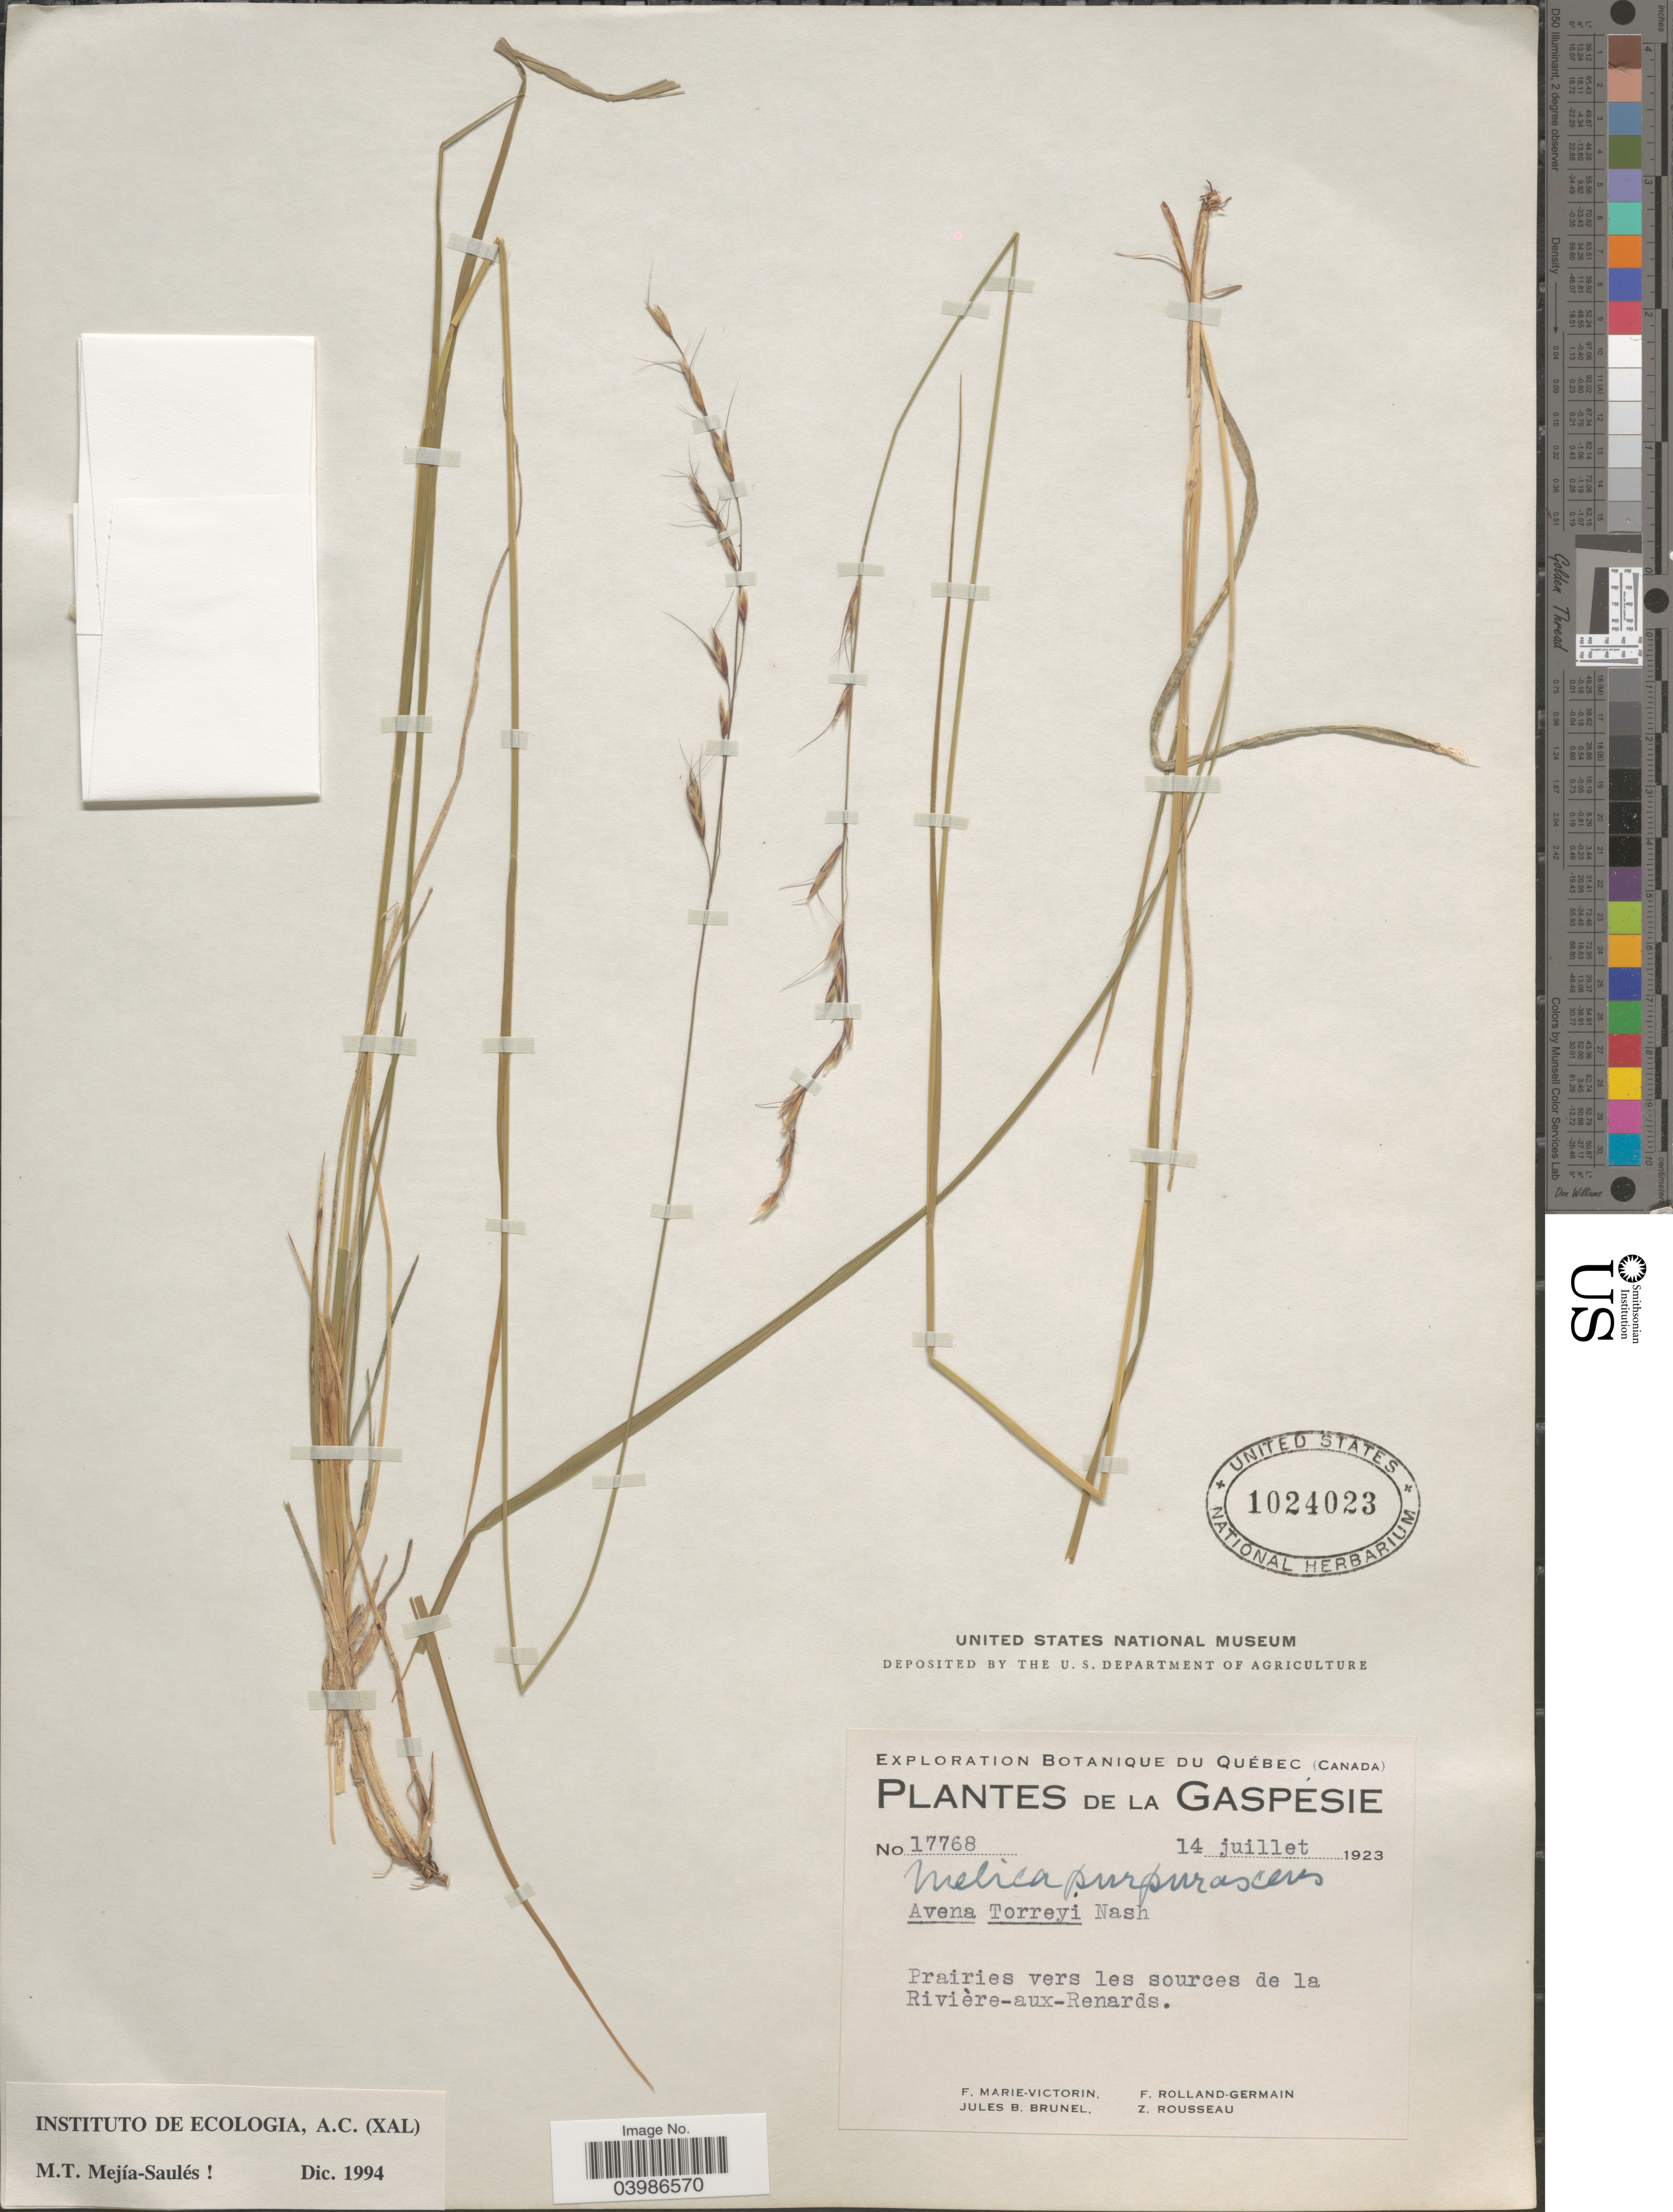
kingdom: Plantae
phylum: Tracheophyta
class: Liliopsida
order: Poales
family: Poaceae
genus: Melica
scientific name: Melica purpurascens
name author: (Torr.) Hitchc.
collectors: F. Marie-Victorin, J. Brunel, Rolland-Germain & Z. Rousseau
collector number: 17768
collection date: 1923-07-14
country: Canada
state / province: Quebec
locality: La Gaspesie. Prairies vers les sources de la Rivière-aux-Renards.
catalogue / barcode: US 1024023